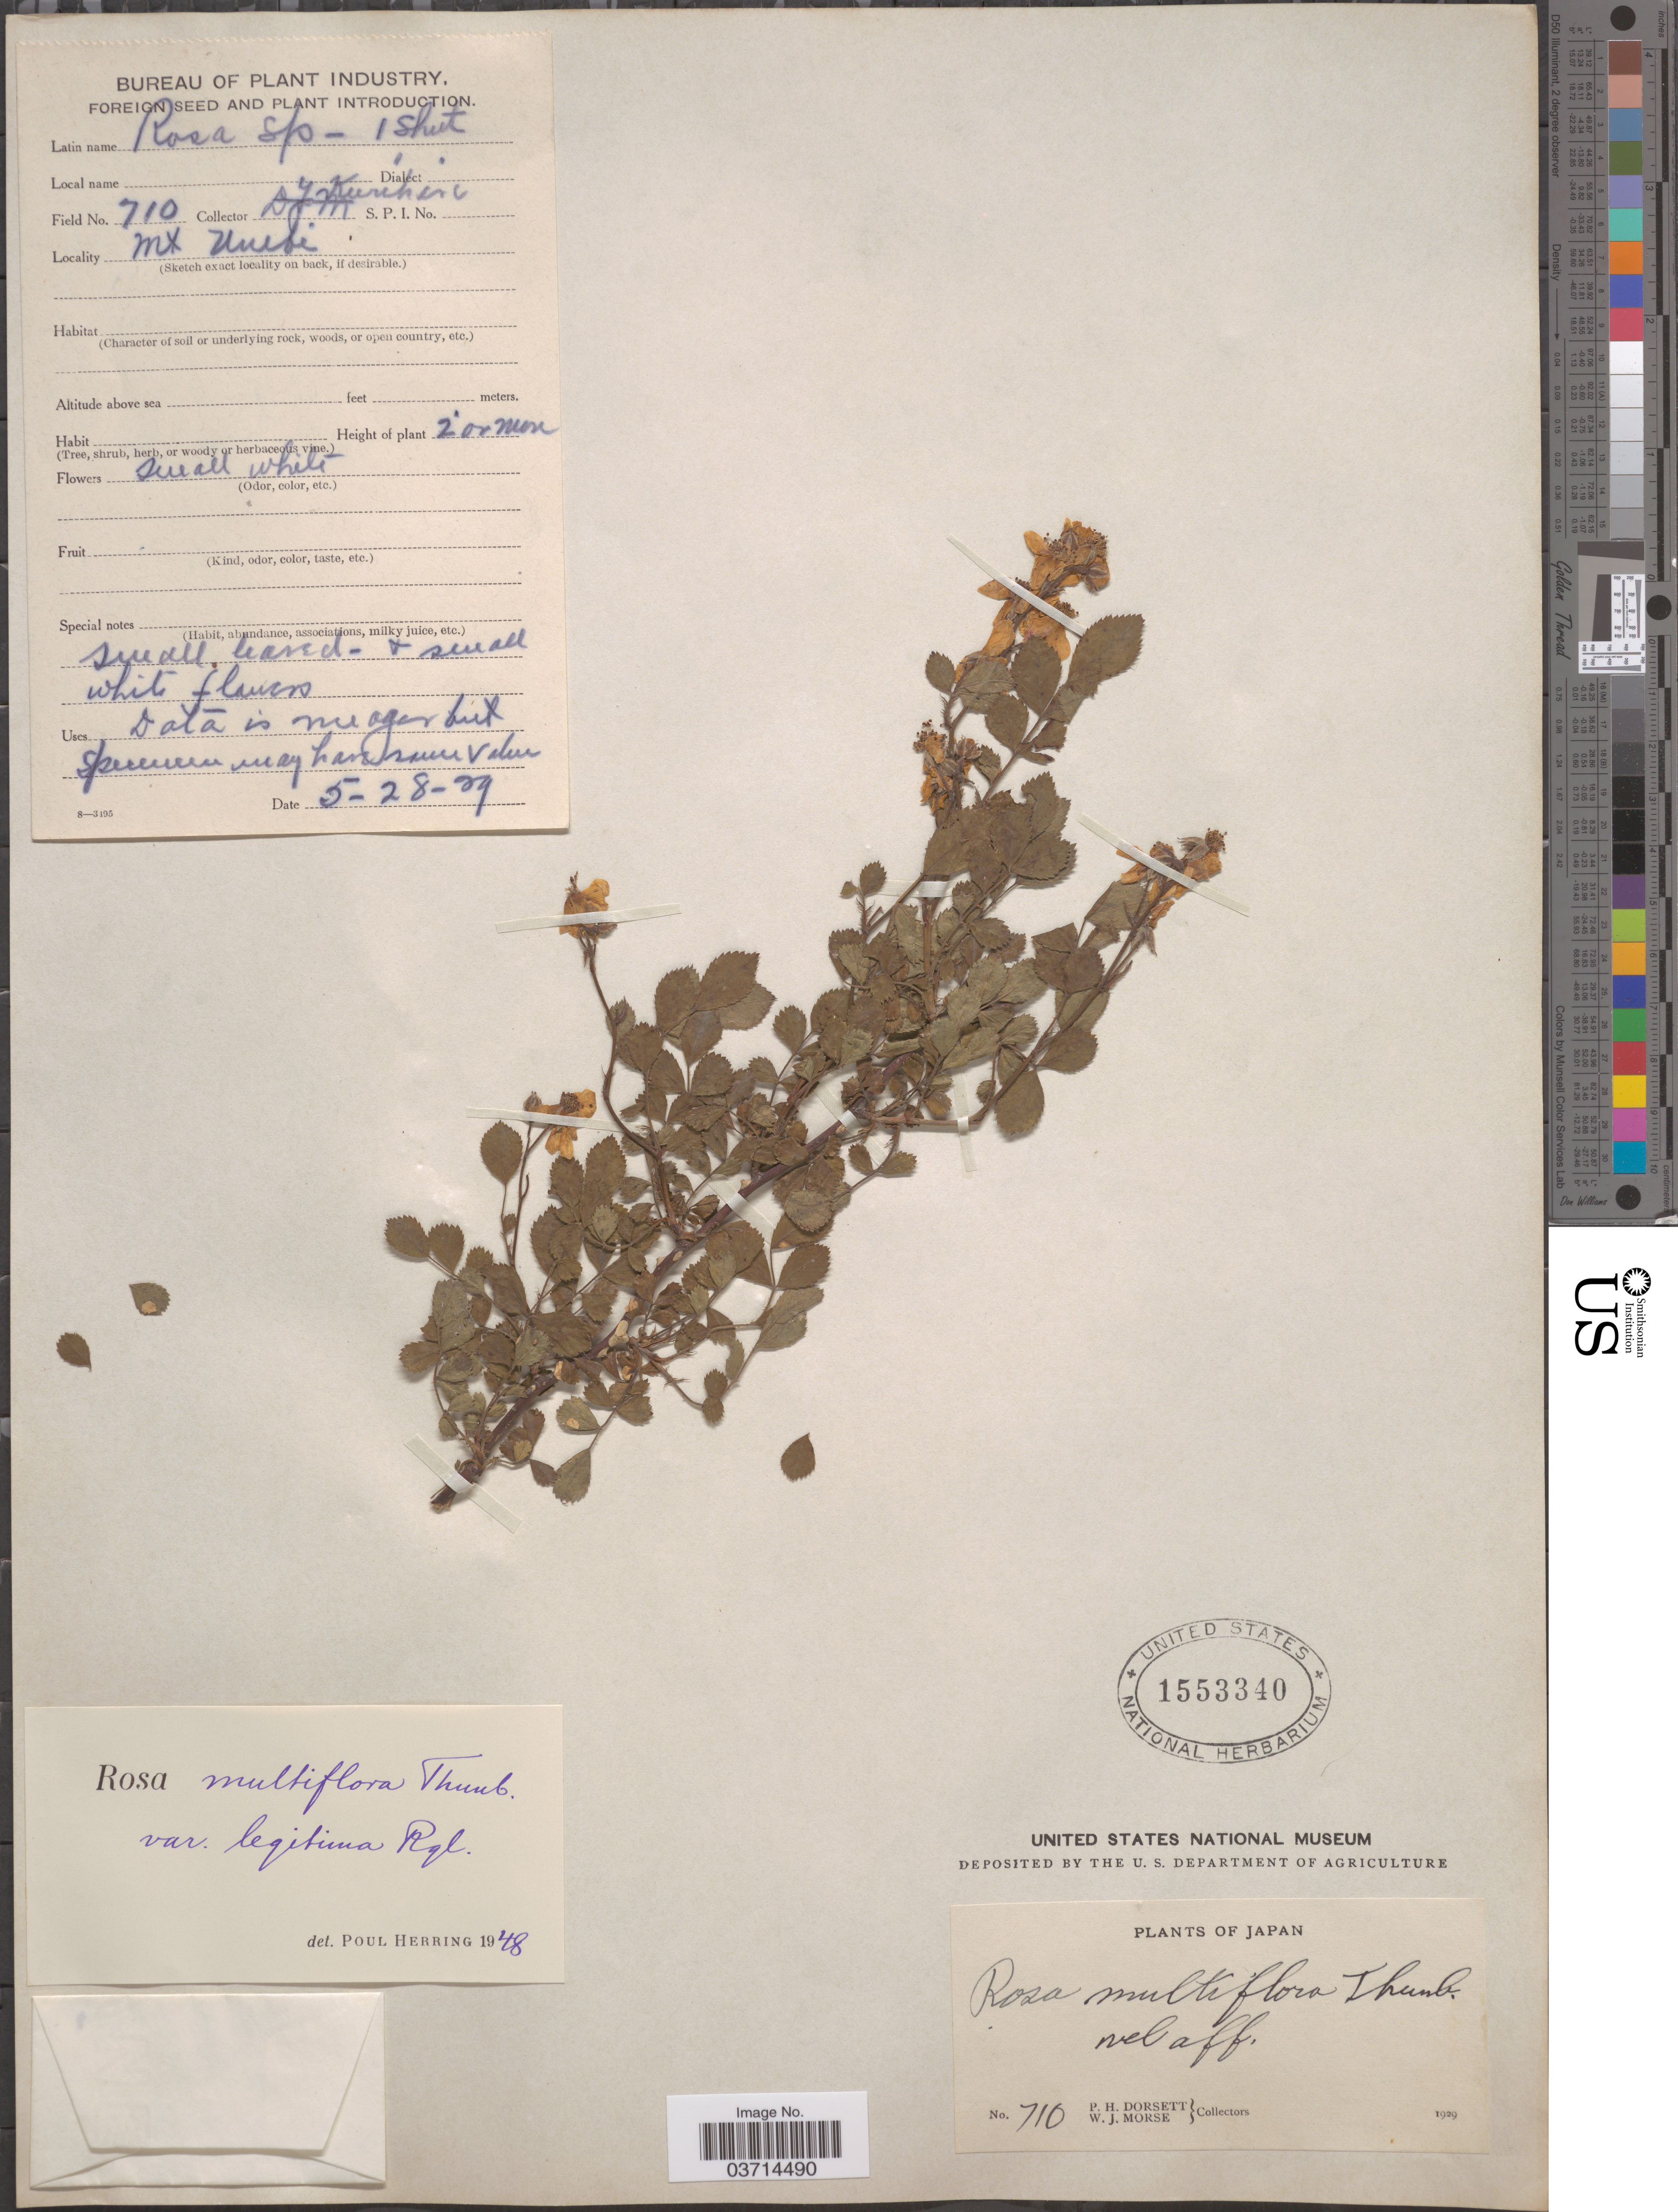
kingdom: Plantae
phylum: Tracheophyta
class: Magnoliopsida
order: Rosales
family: Rosaceae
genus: Rosa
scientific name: Rosa multiflora var. legitima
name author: Regel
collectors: P. H. Dorsett & W. J. Morse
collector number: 710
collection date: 1929-05-28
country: Japan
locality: Mt Unebi.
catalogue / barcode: US 1553340